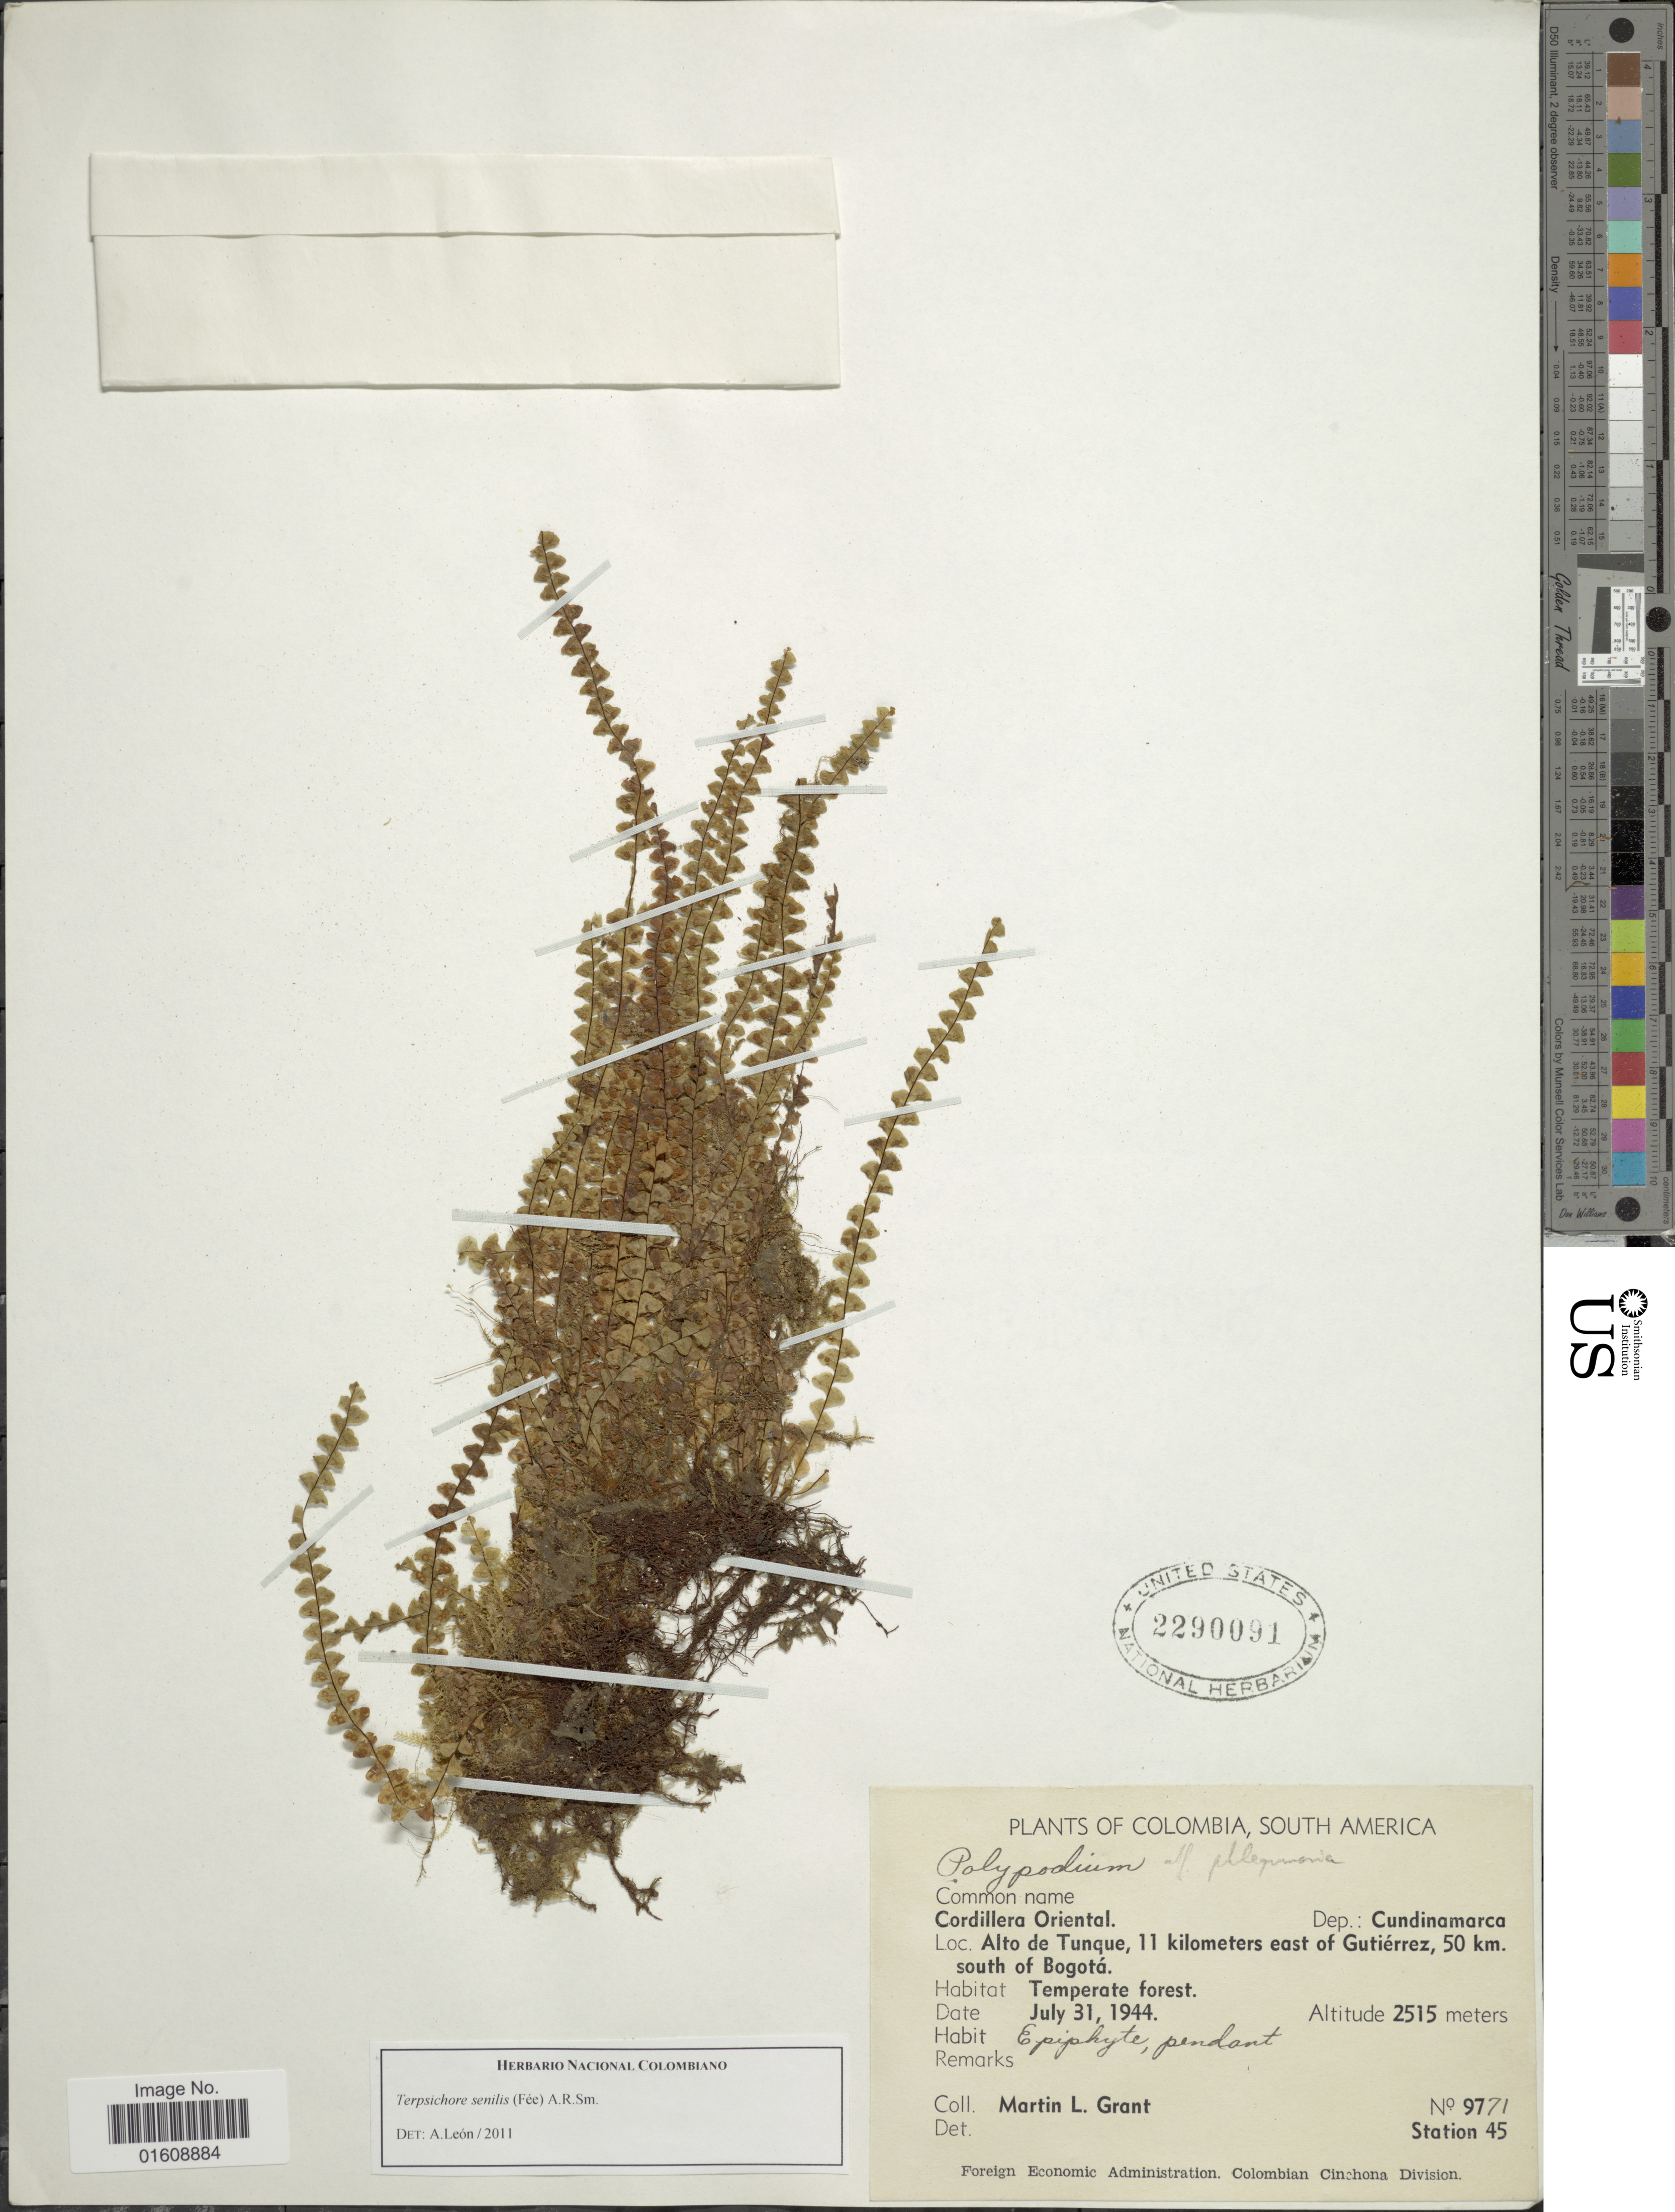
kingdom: Plantae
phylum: Tracheophyta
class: Polypodiopsida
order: Polypodiales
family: Polypodiaceae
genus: Alansmia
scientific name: Alansmia senilis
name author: (Fée) Moguel & M. Kessler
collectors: M. L. Grant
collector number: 9771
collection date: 1944-07-31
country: Colombia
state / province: Cundinamarca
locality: Cordillera Oriental. Alto de Tunque, 11 kilometers east of Gutiérrez, 50 km. south of Bogotá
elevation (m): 2515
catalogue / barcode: US 2290091